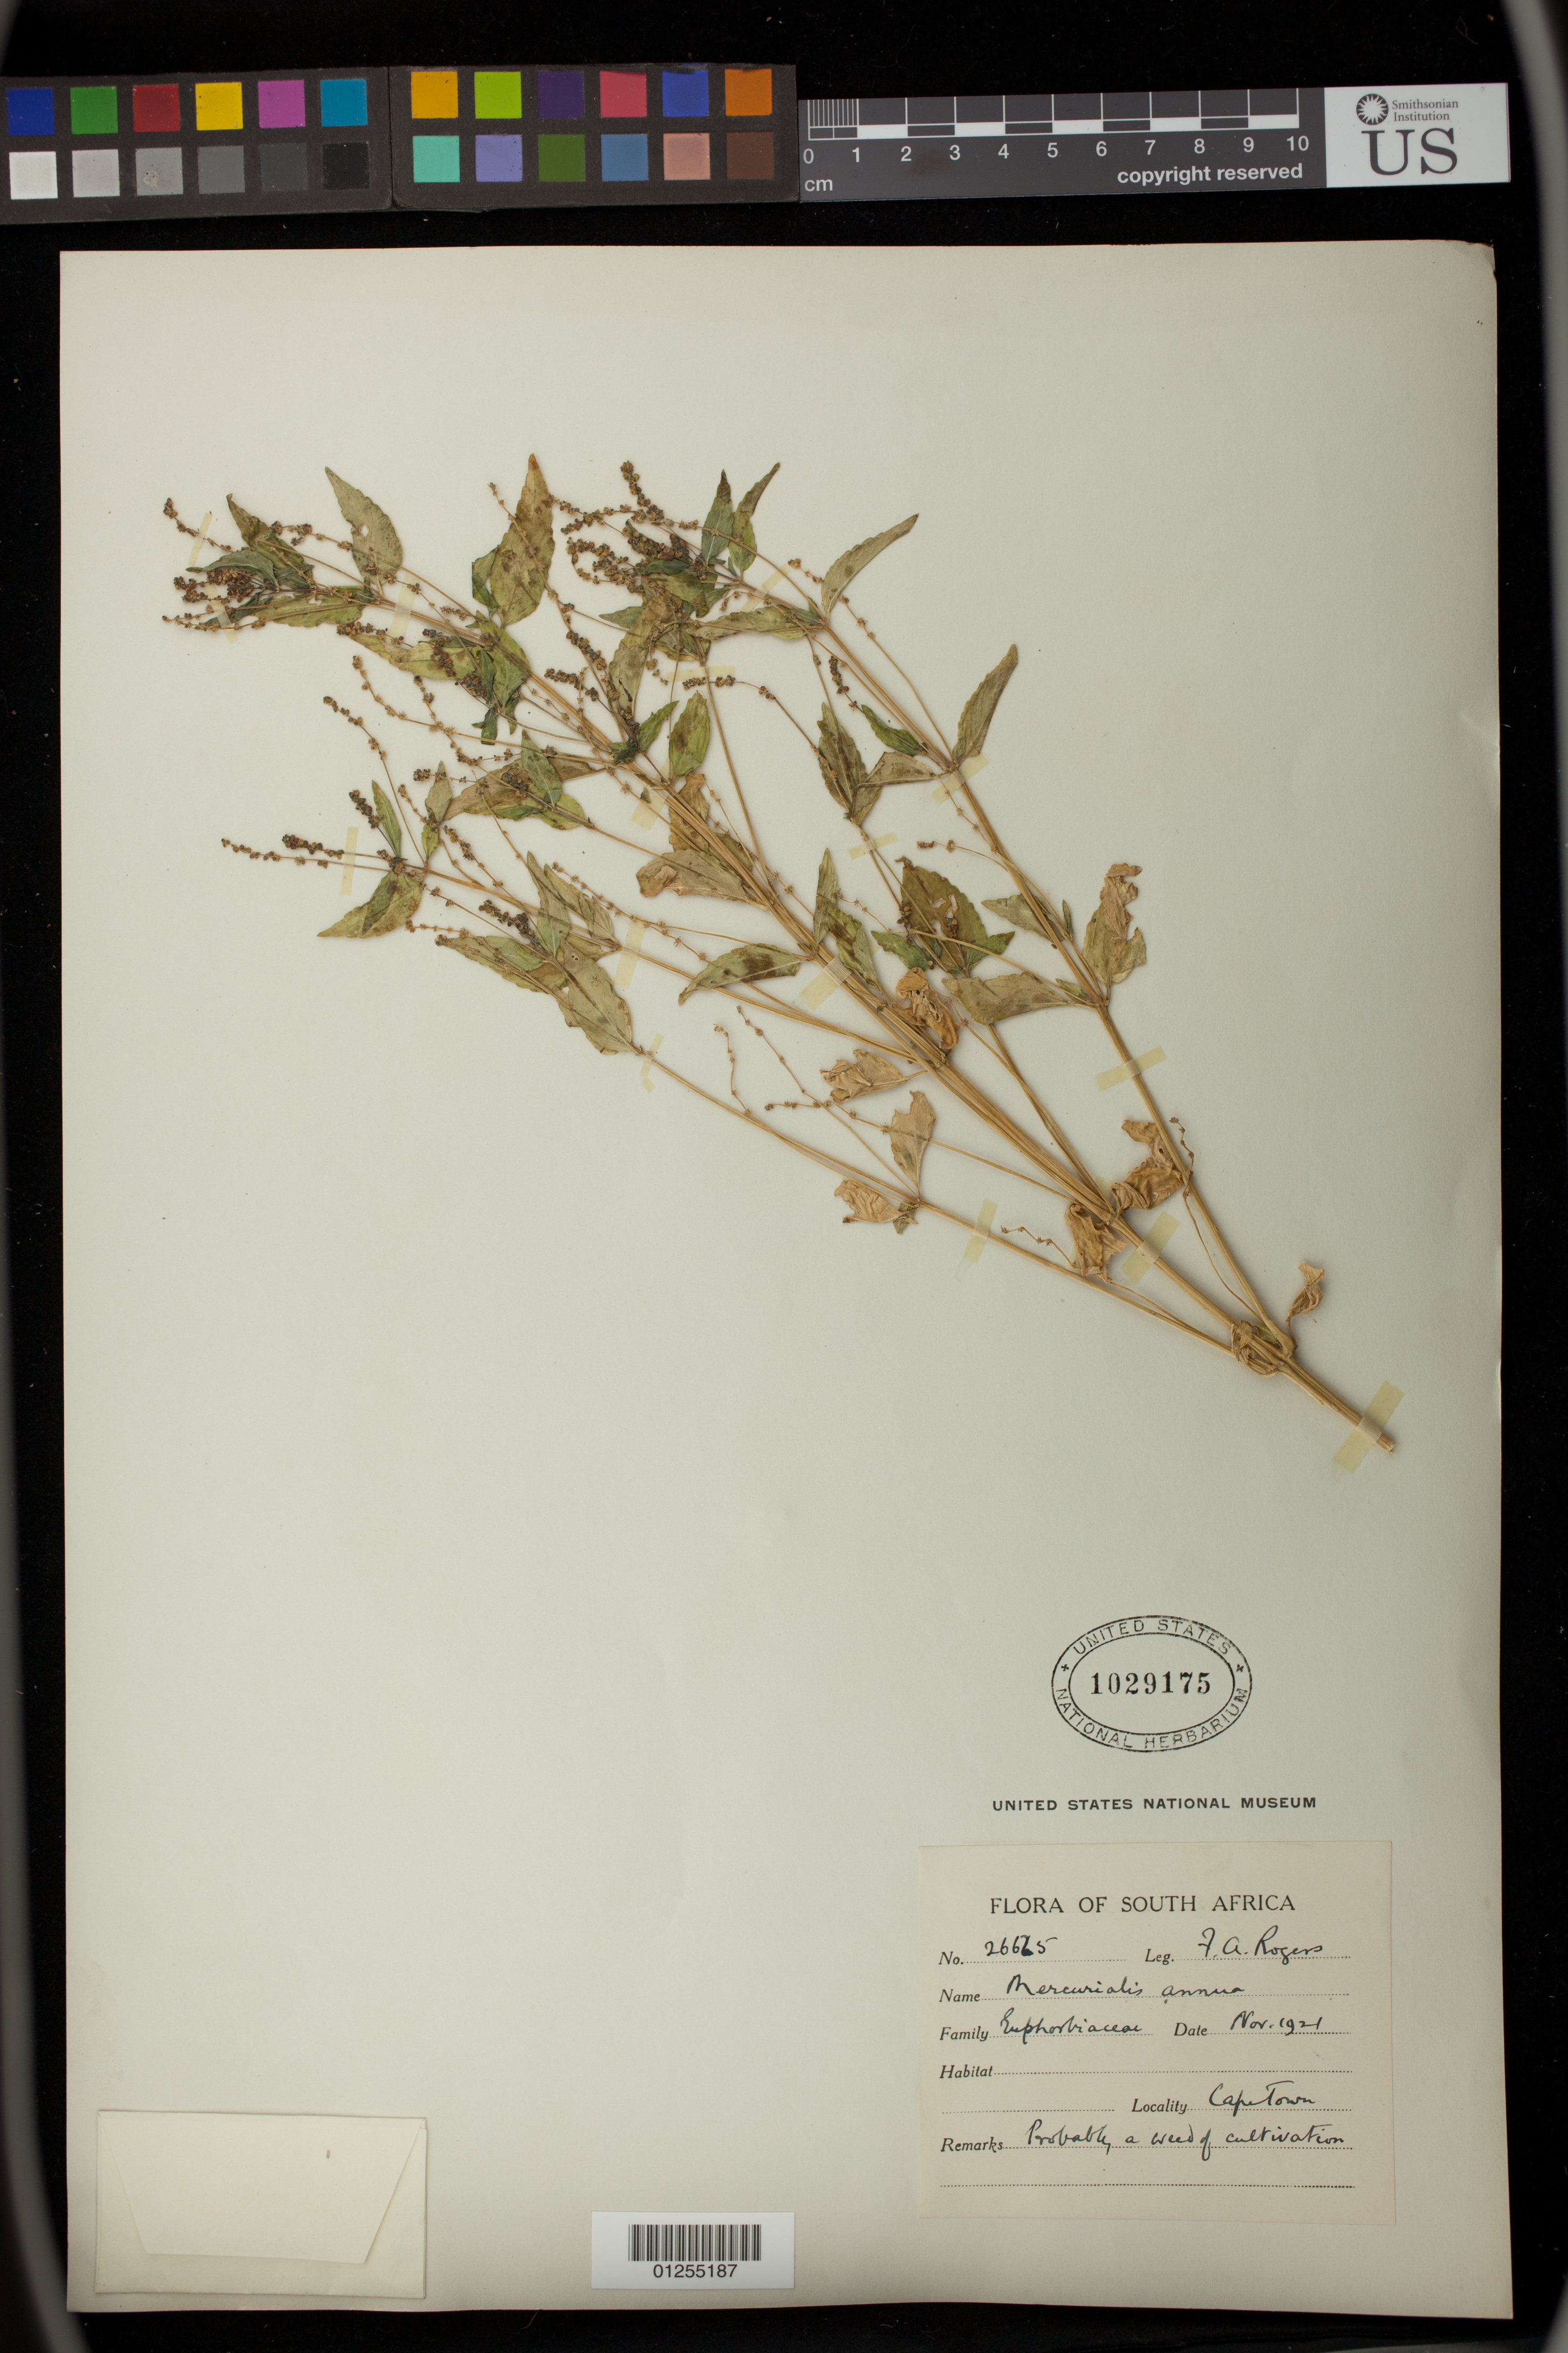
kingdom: Plantae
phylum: Tracheophyta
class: Magnoliopsida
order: Malpighiales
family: Euphorbiaceae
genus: Mercurialis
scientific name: Mercurialis annua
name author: L.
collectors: F. A. Rogers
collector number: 26665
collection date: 1921-11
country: South Africa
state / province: Western Cape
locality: Cape Town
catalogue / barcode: US 1029175